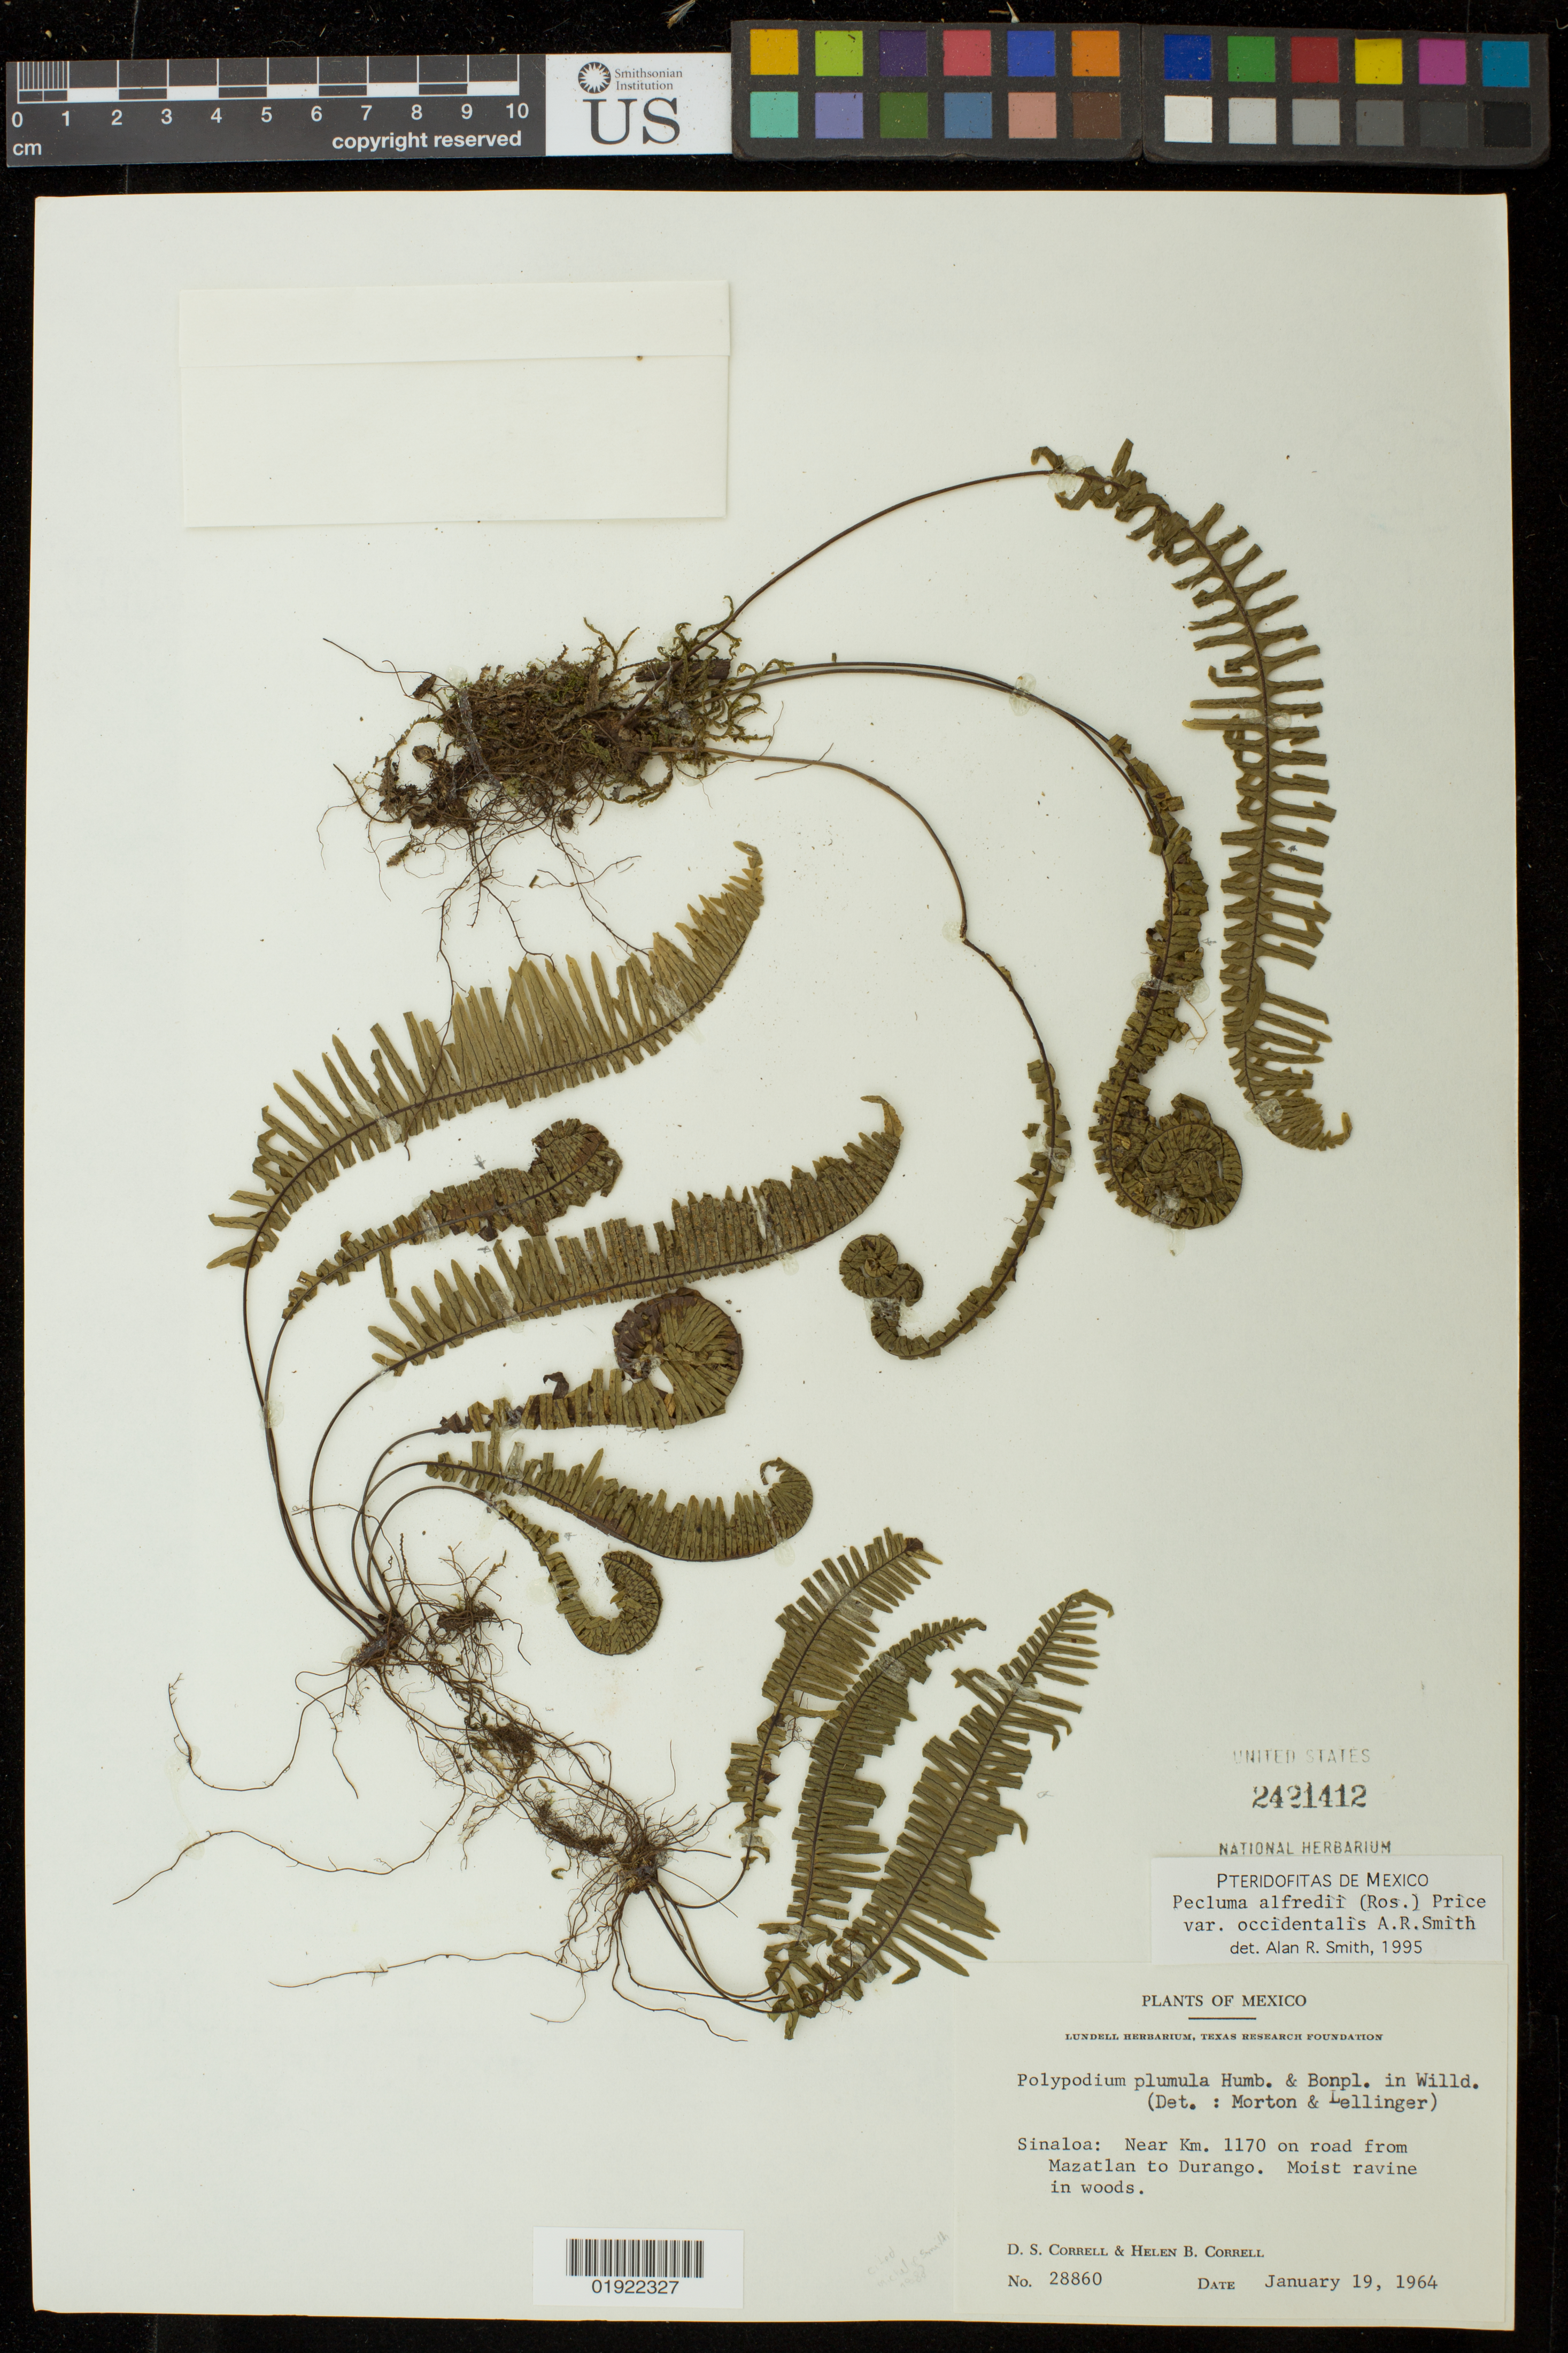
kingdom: Plantae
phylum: Tracheophyta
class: Polypodiopsida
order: Polypodiales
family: Polypodiaceae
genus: Pecluma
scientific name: Pecluma alfredii var. occidentalis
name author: A.R. Sm.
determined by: Smith, Alan R., (UC)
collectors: D. S. Correll & H. Correll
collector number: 28860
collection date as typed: January 19, 1964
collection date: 1964-01-19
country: Mexico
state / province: Sinaloa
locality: near Km. 1170 on road from Mazatlan to Durango.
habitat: moist ravine in woods.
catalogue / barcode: US 2421412